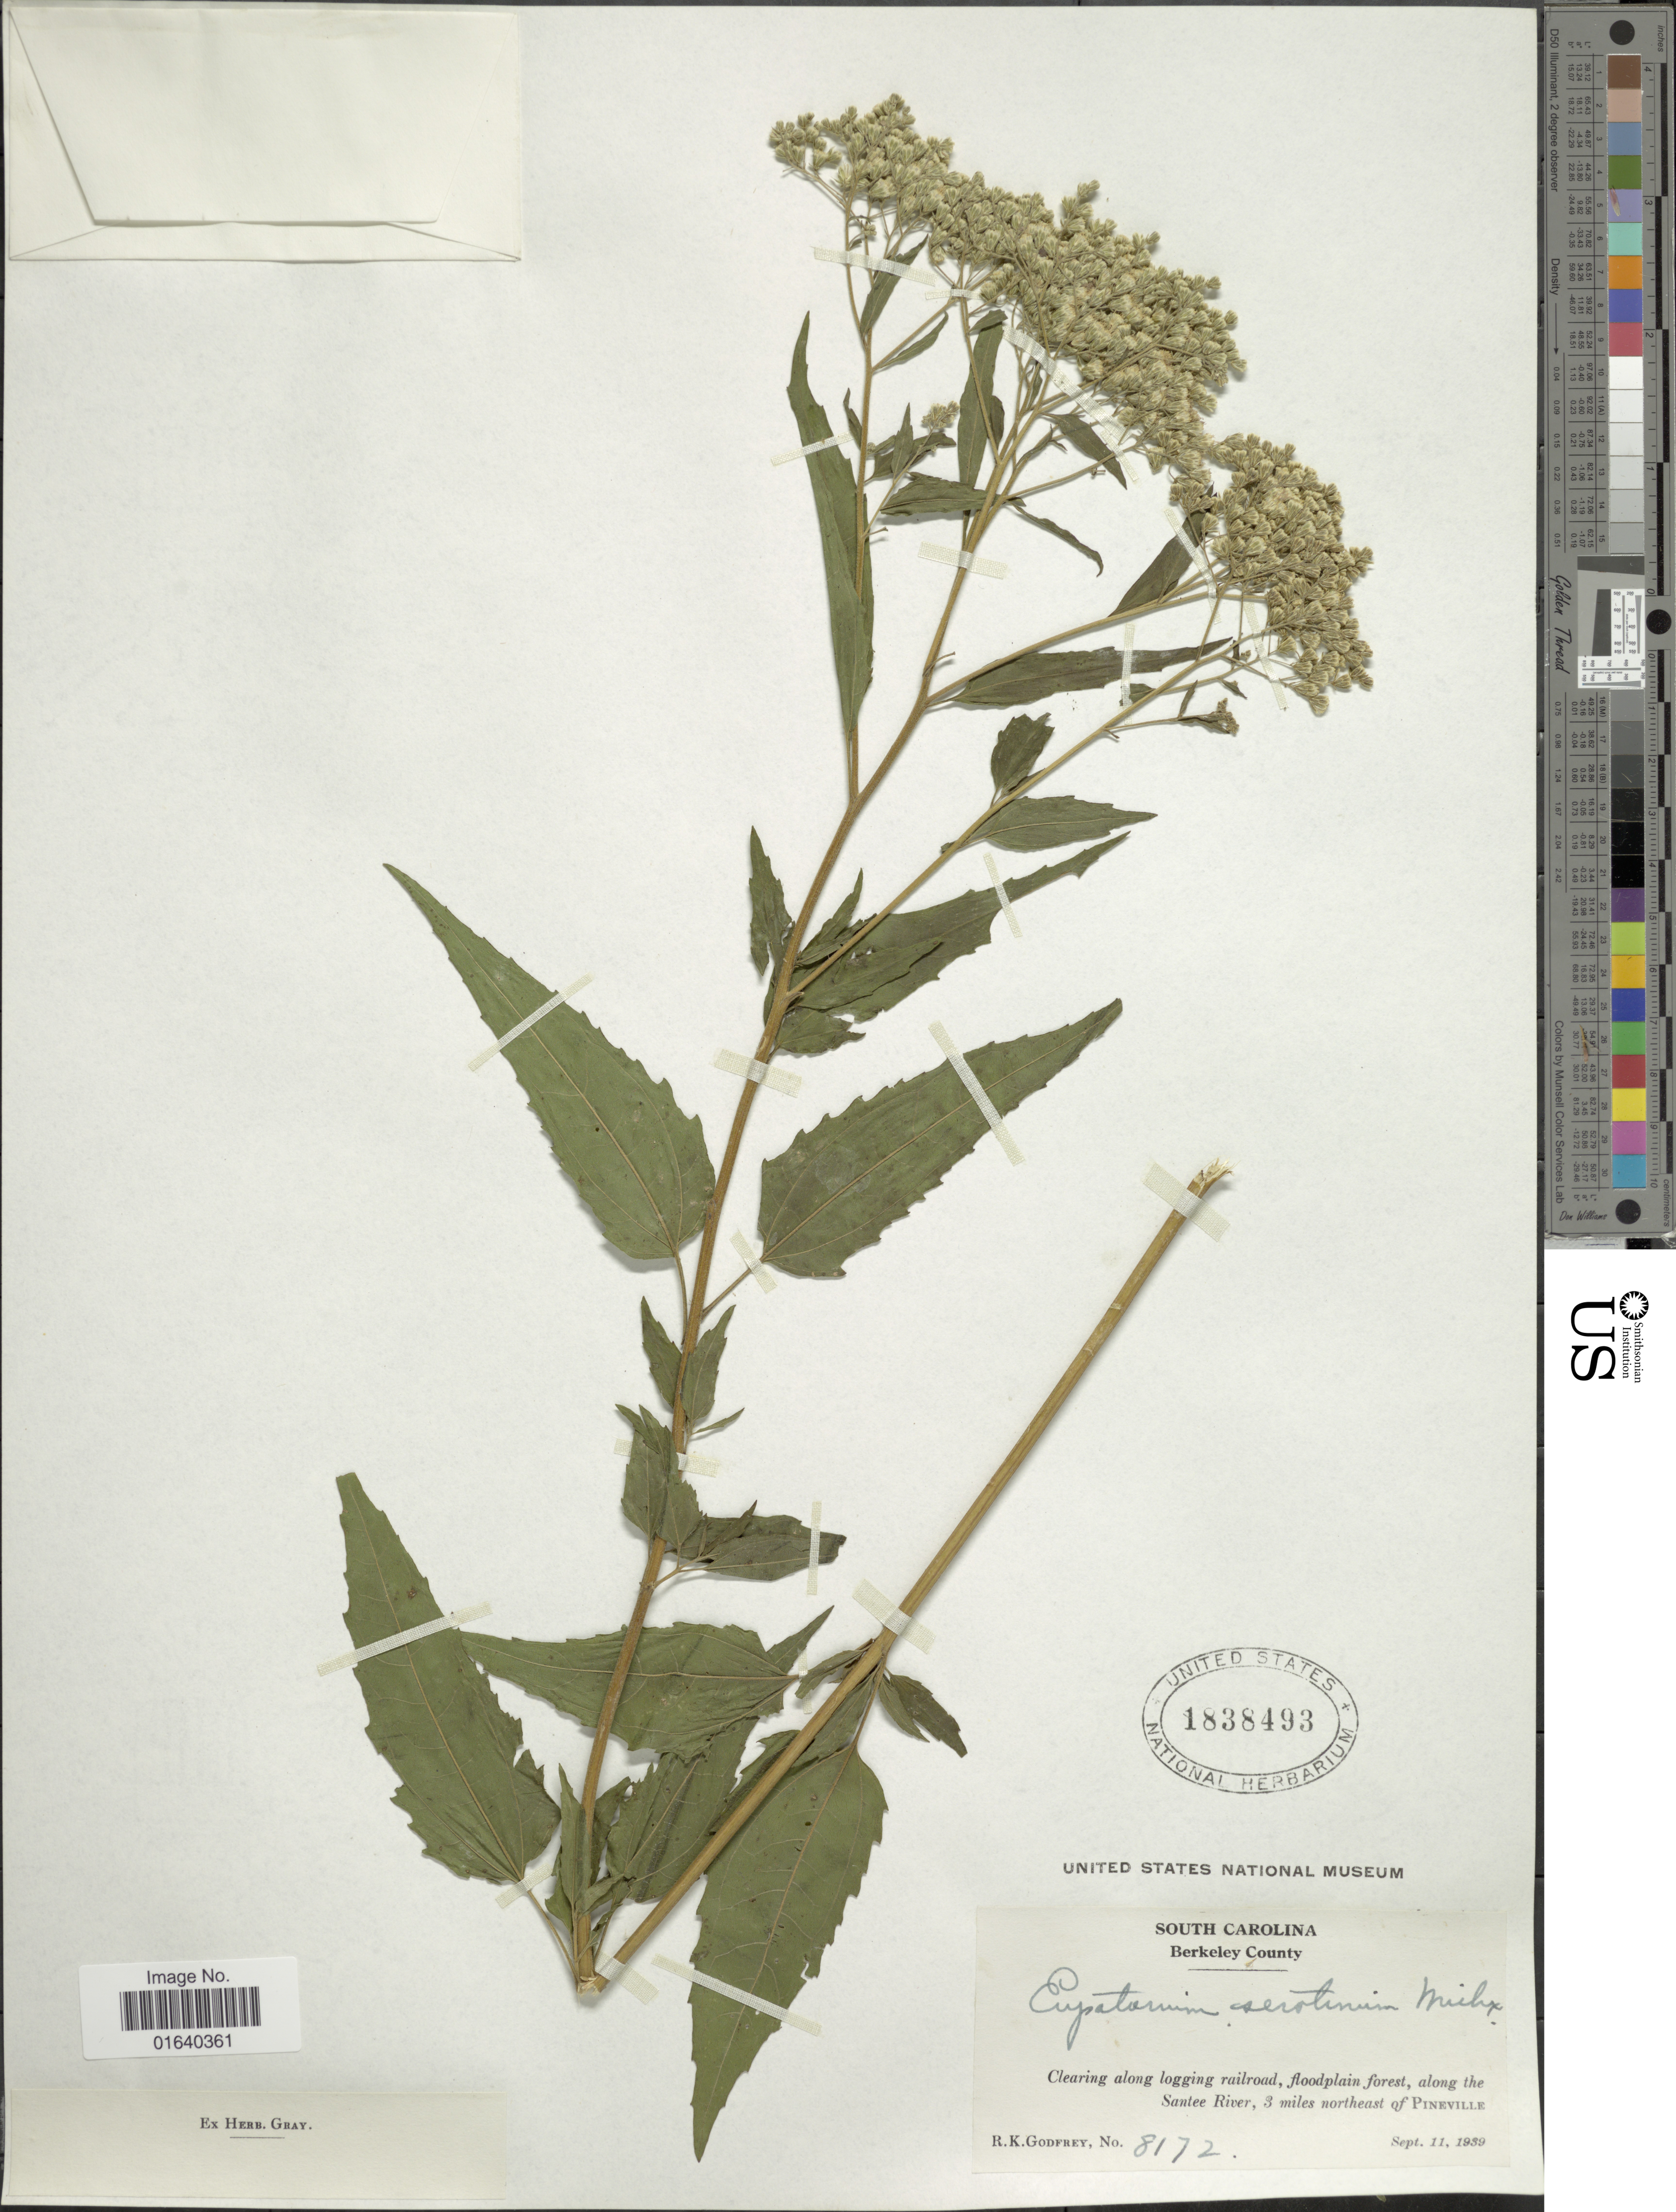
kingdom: Plantae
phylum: Tracheophyta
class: Magnoliopsida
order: Asterales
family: Asteraceae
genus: Eupatorium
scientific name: Eupatorium serotinum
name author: Michx.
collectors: R. K. Godfrey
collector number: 8172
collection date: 1939-09-11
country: United States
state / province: South Carolina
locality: Berkeley County, Clearing along logging railroad, floodplain forest, along the Santee River, 3 miles northeast of Pineville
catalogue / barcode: US 1838493